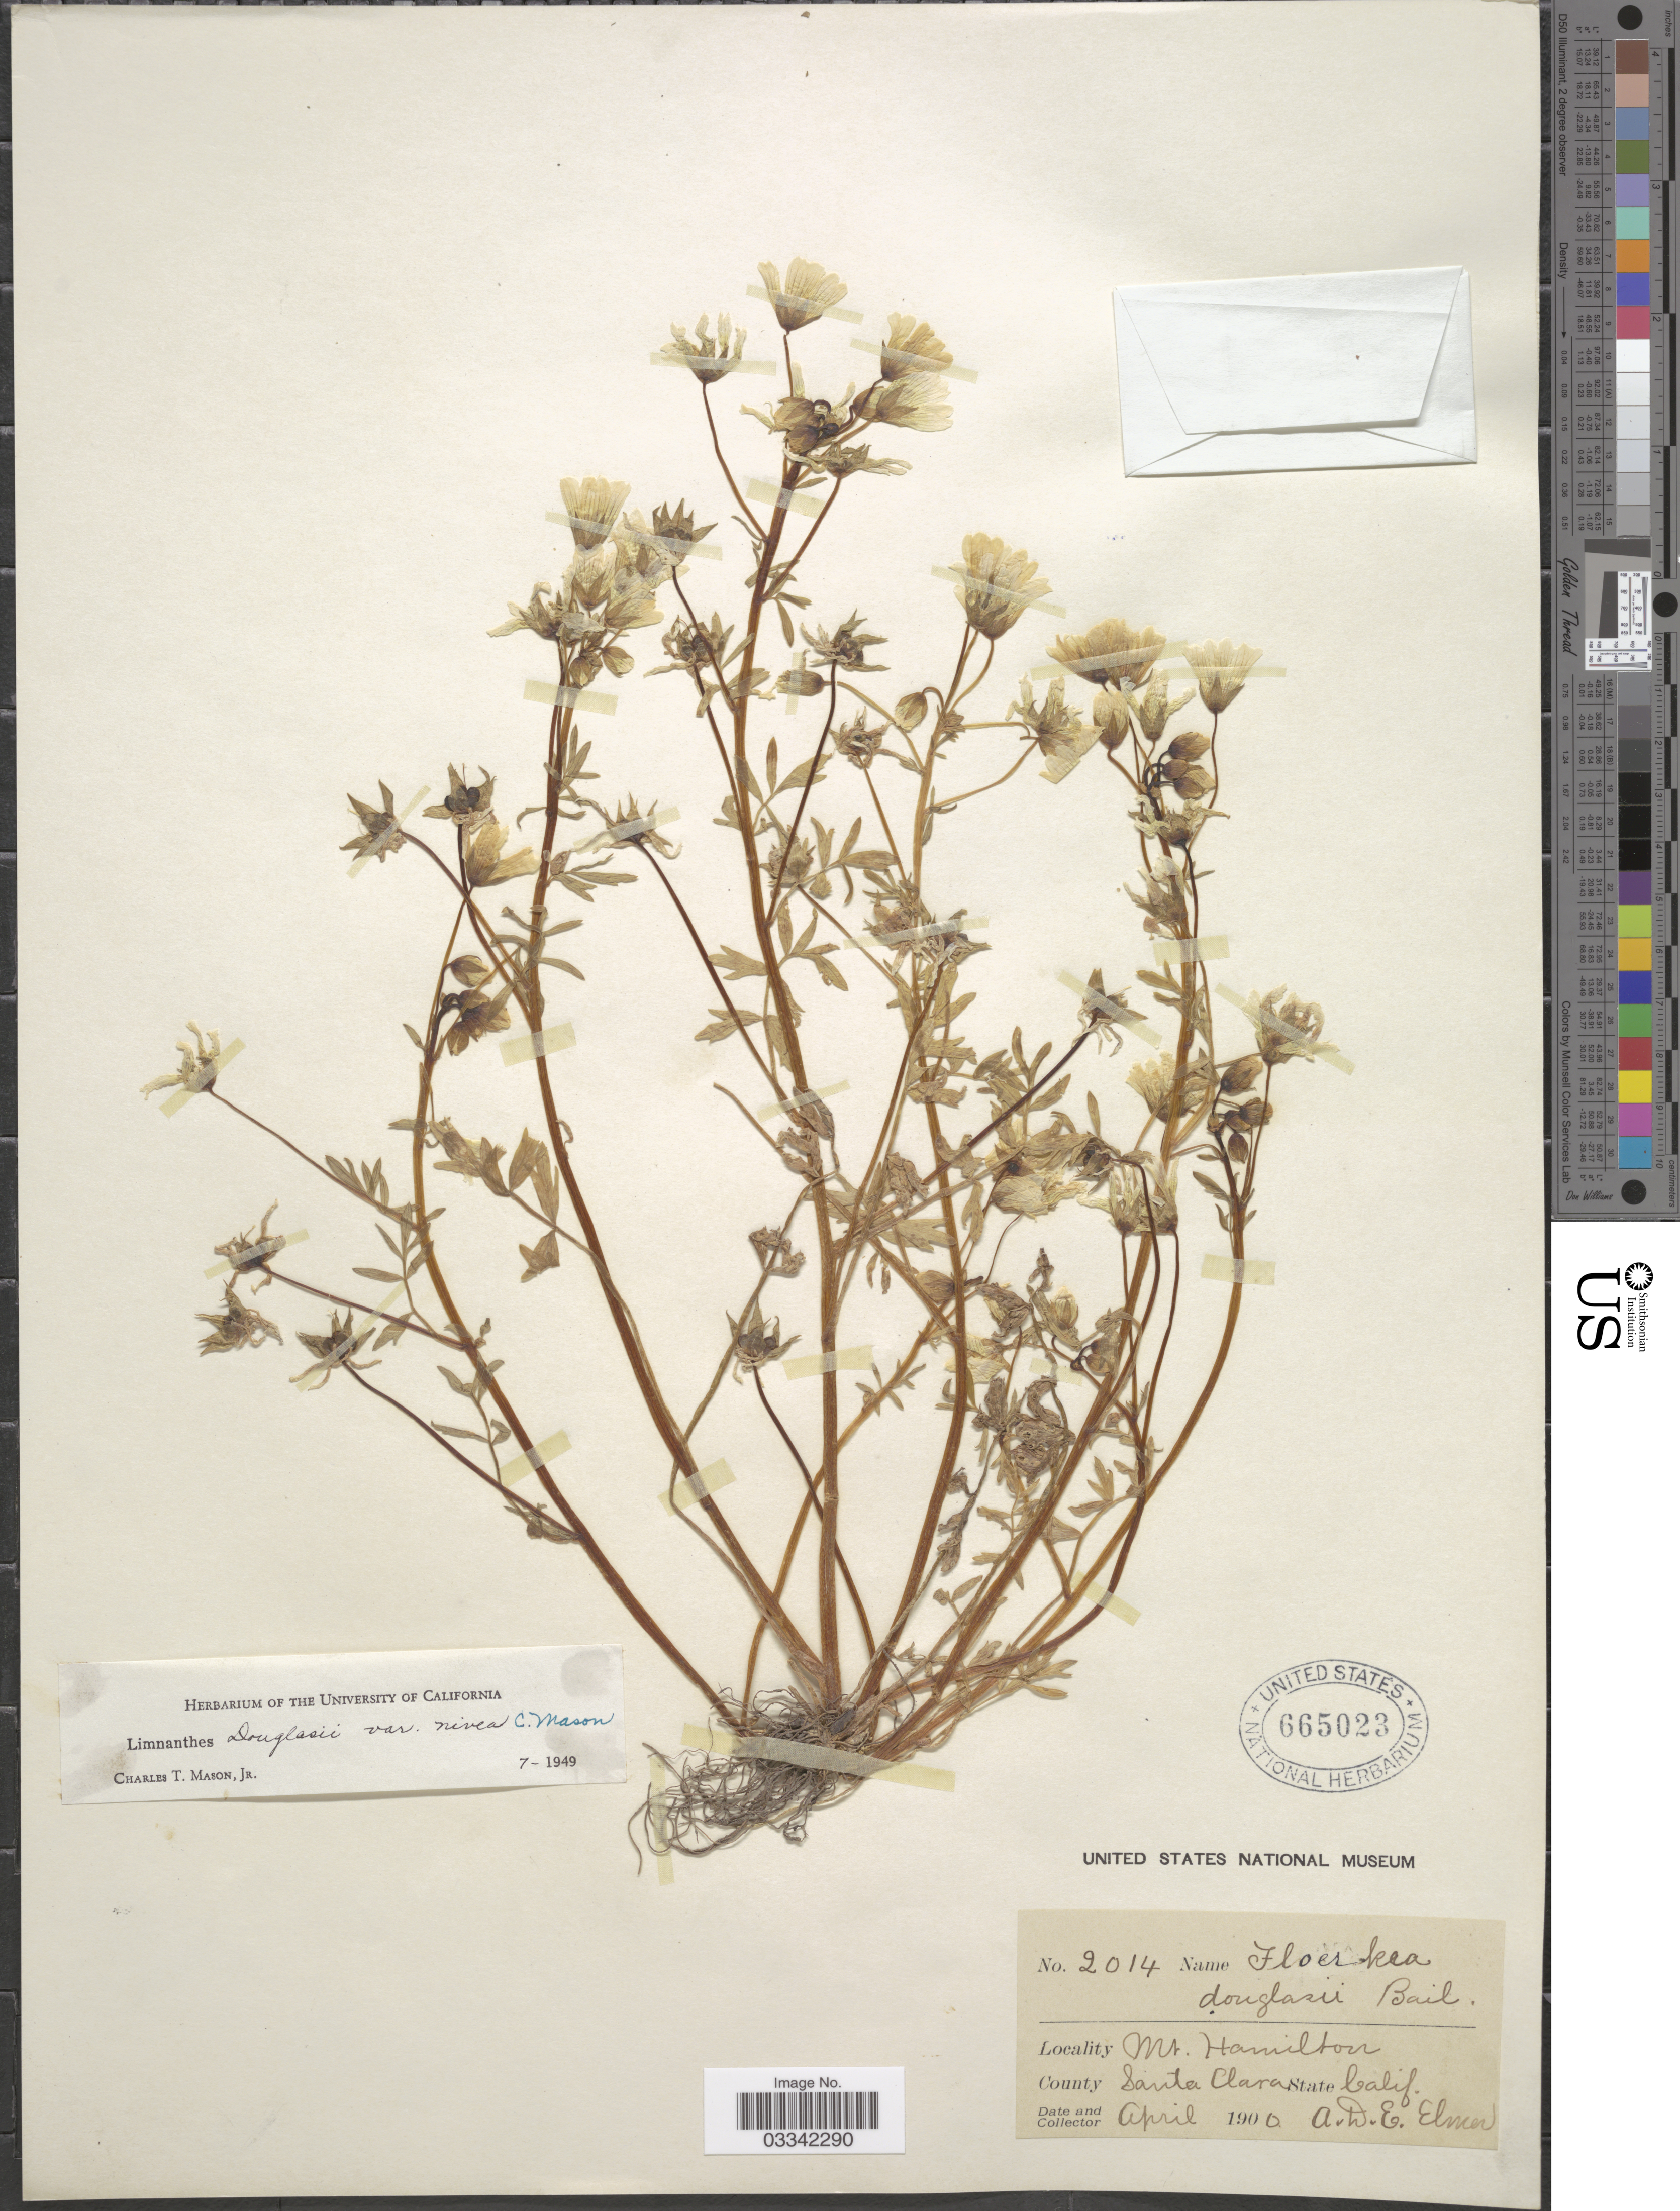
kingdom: Plantae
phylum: Tracheophyta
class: Magnoliopsida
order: Brassicales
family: Limnanthaceae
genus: Limnanthes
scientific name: Limnanthes douglasii var. nivea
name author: Mason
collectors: A. D. E. Elmer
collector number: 2014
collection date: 1900-04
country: United States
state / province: California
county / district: Santa Clara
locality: Mt. Hamilton. County Santa Clara.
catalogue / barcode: US 665023